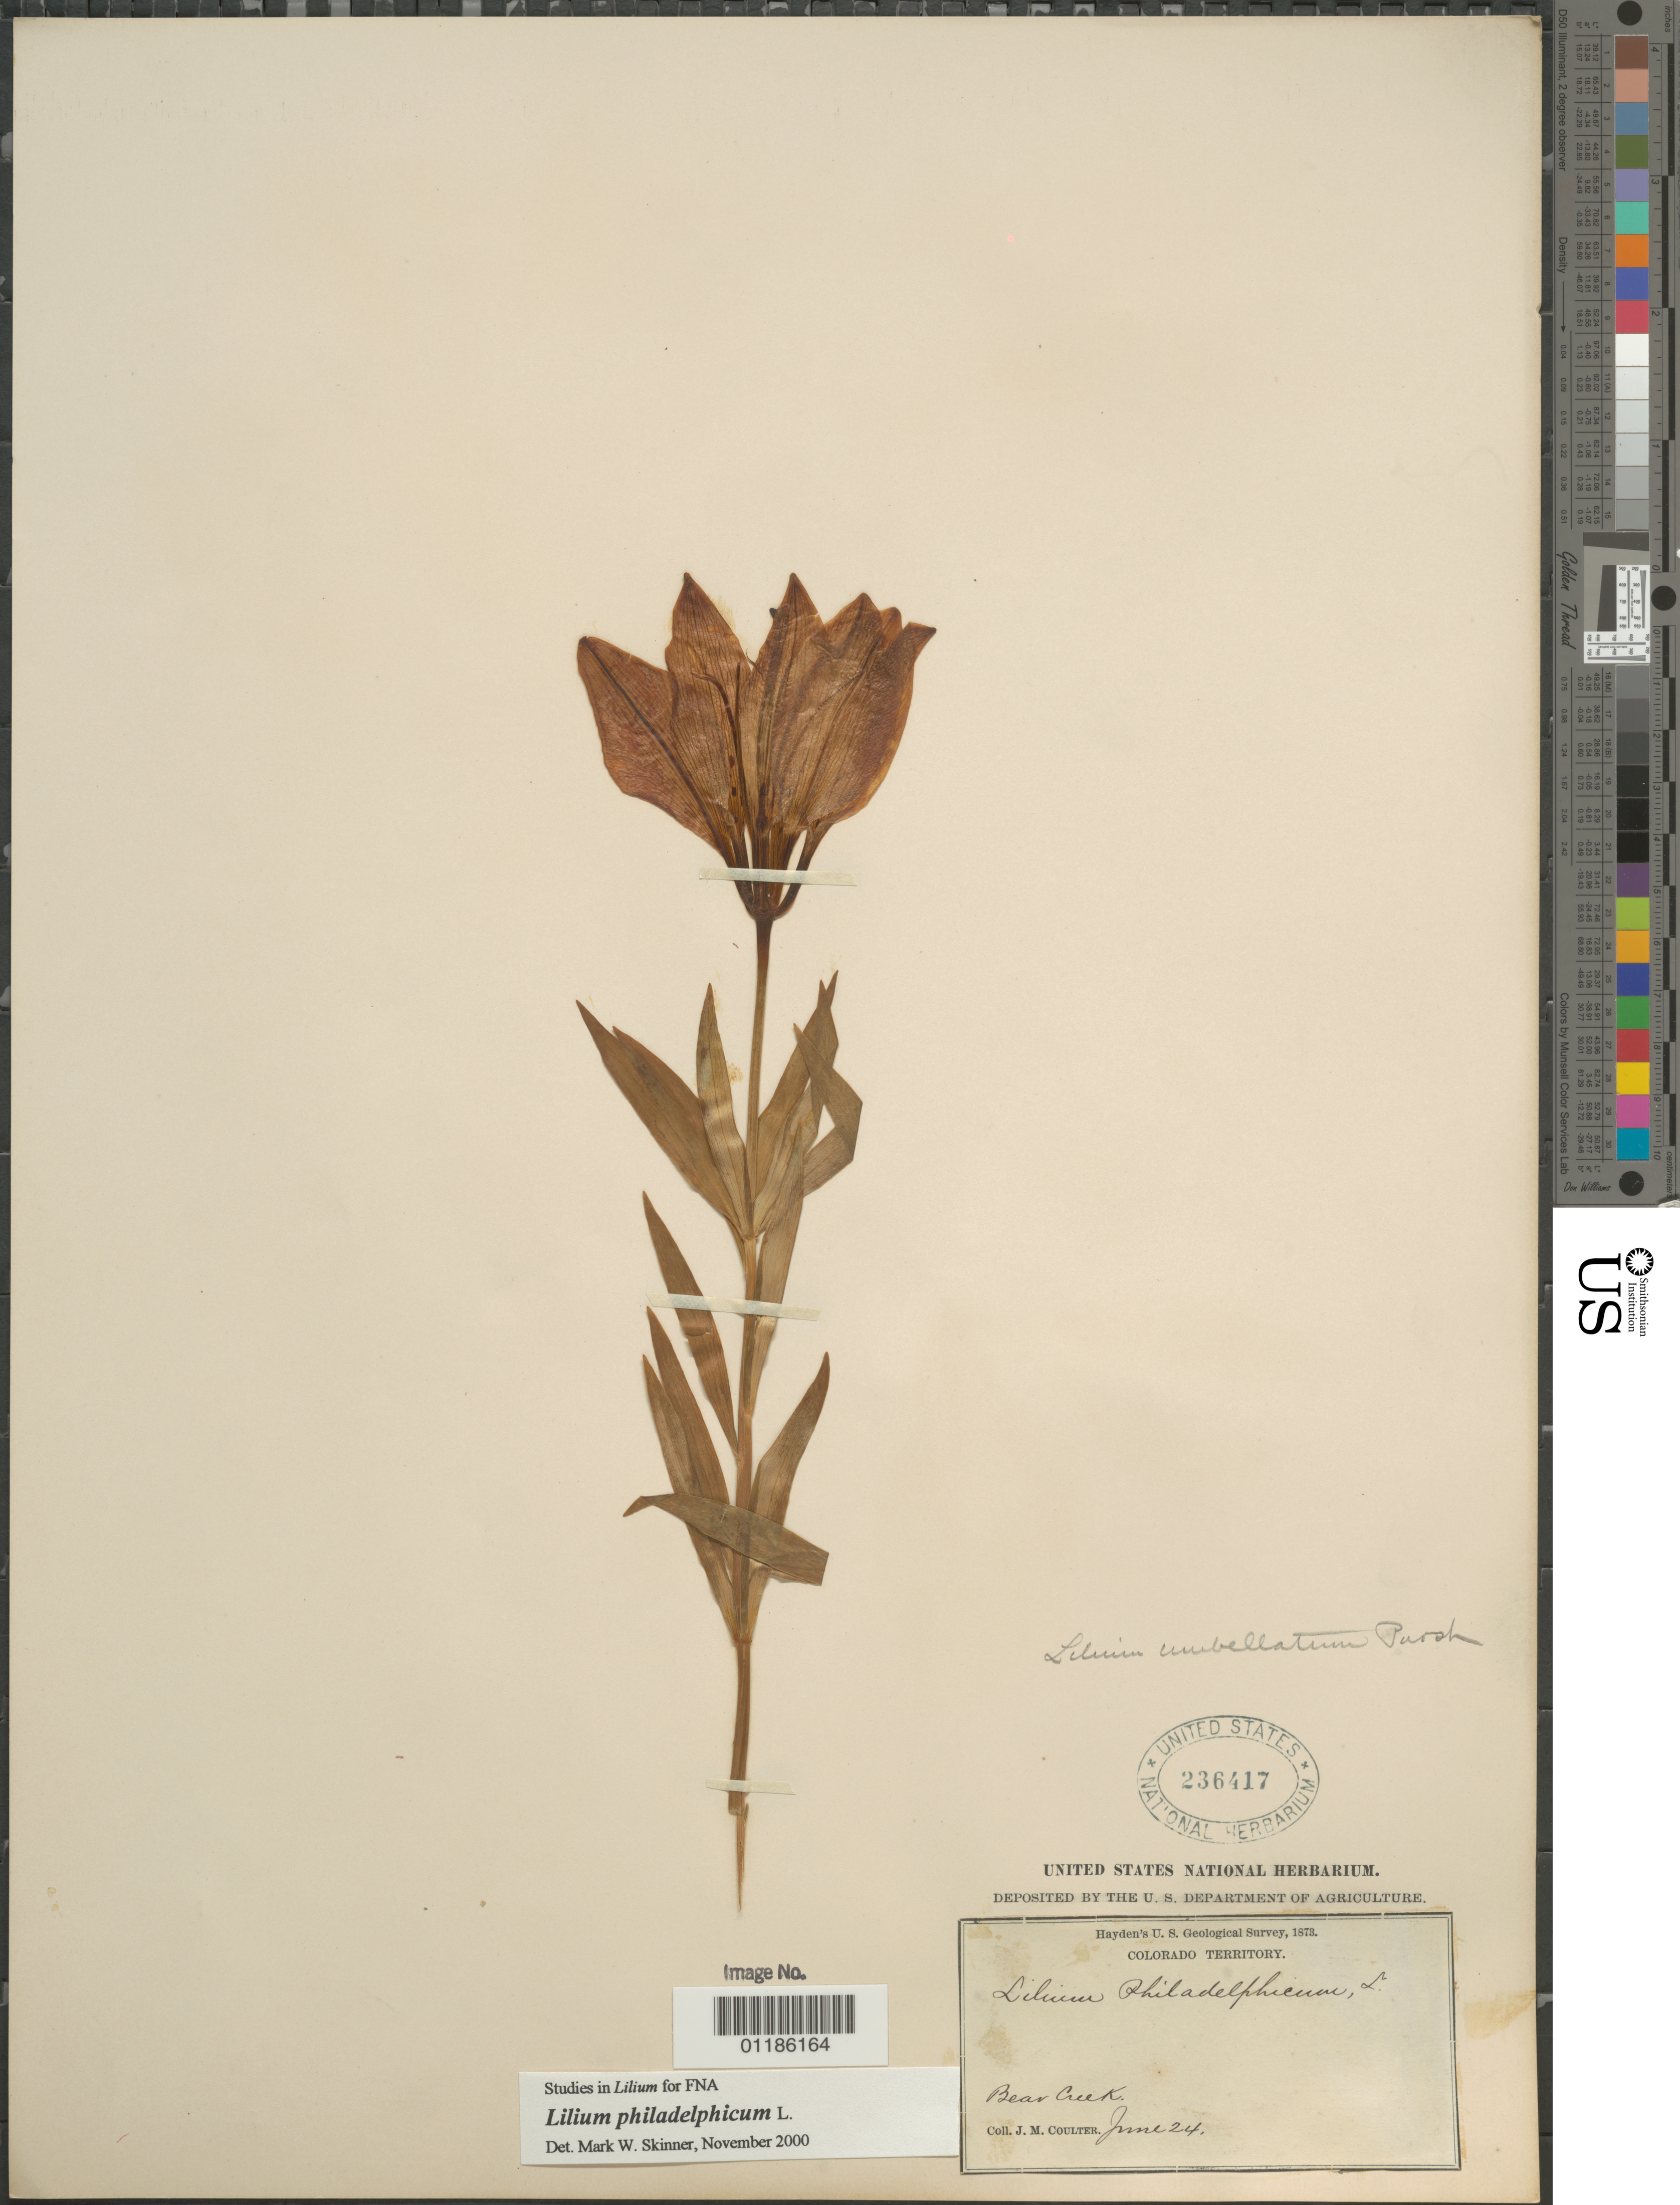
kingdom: Plantae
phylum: Tracheophyta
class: Liliopsida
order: Liliales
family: Liliaceae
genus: Lilium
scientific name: Lilium philadelphicum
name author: L.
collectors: J. M. Coulter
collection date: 1873-06-24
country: United States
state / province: Colorado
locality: Bear Creek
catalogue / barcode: US 236417